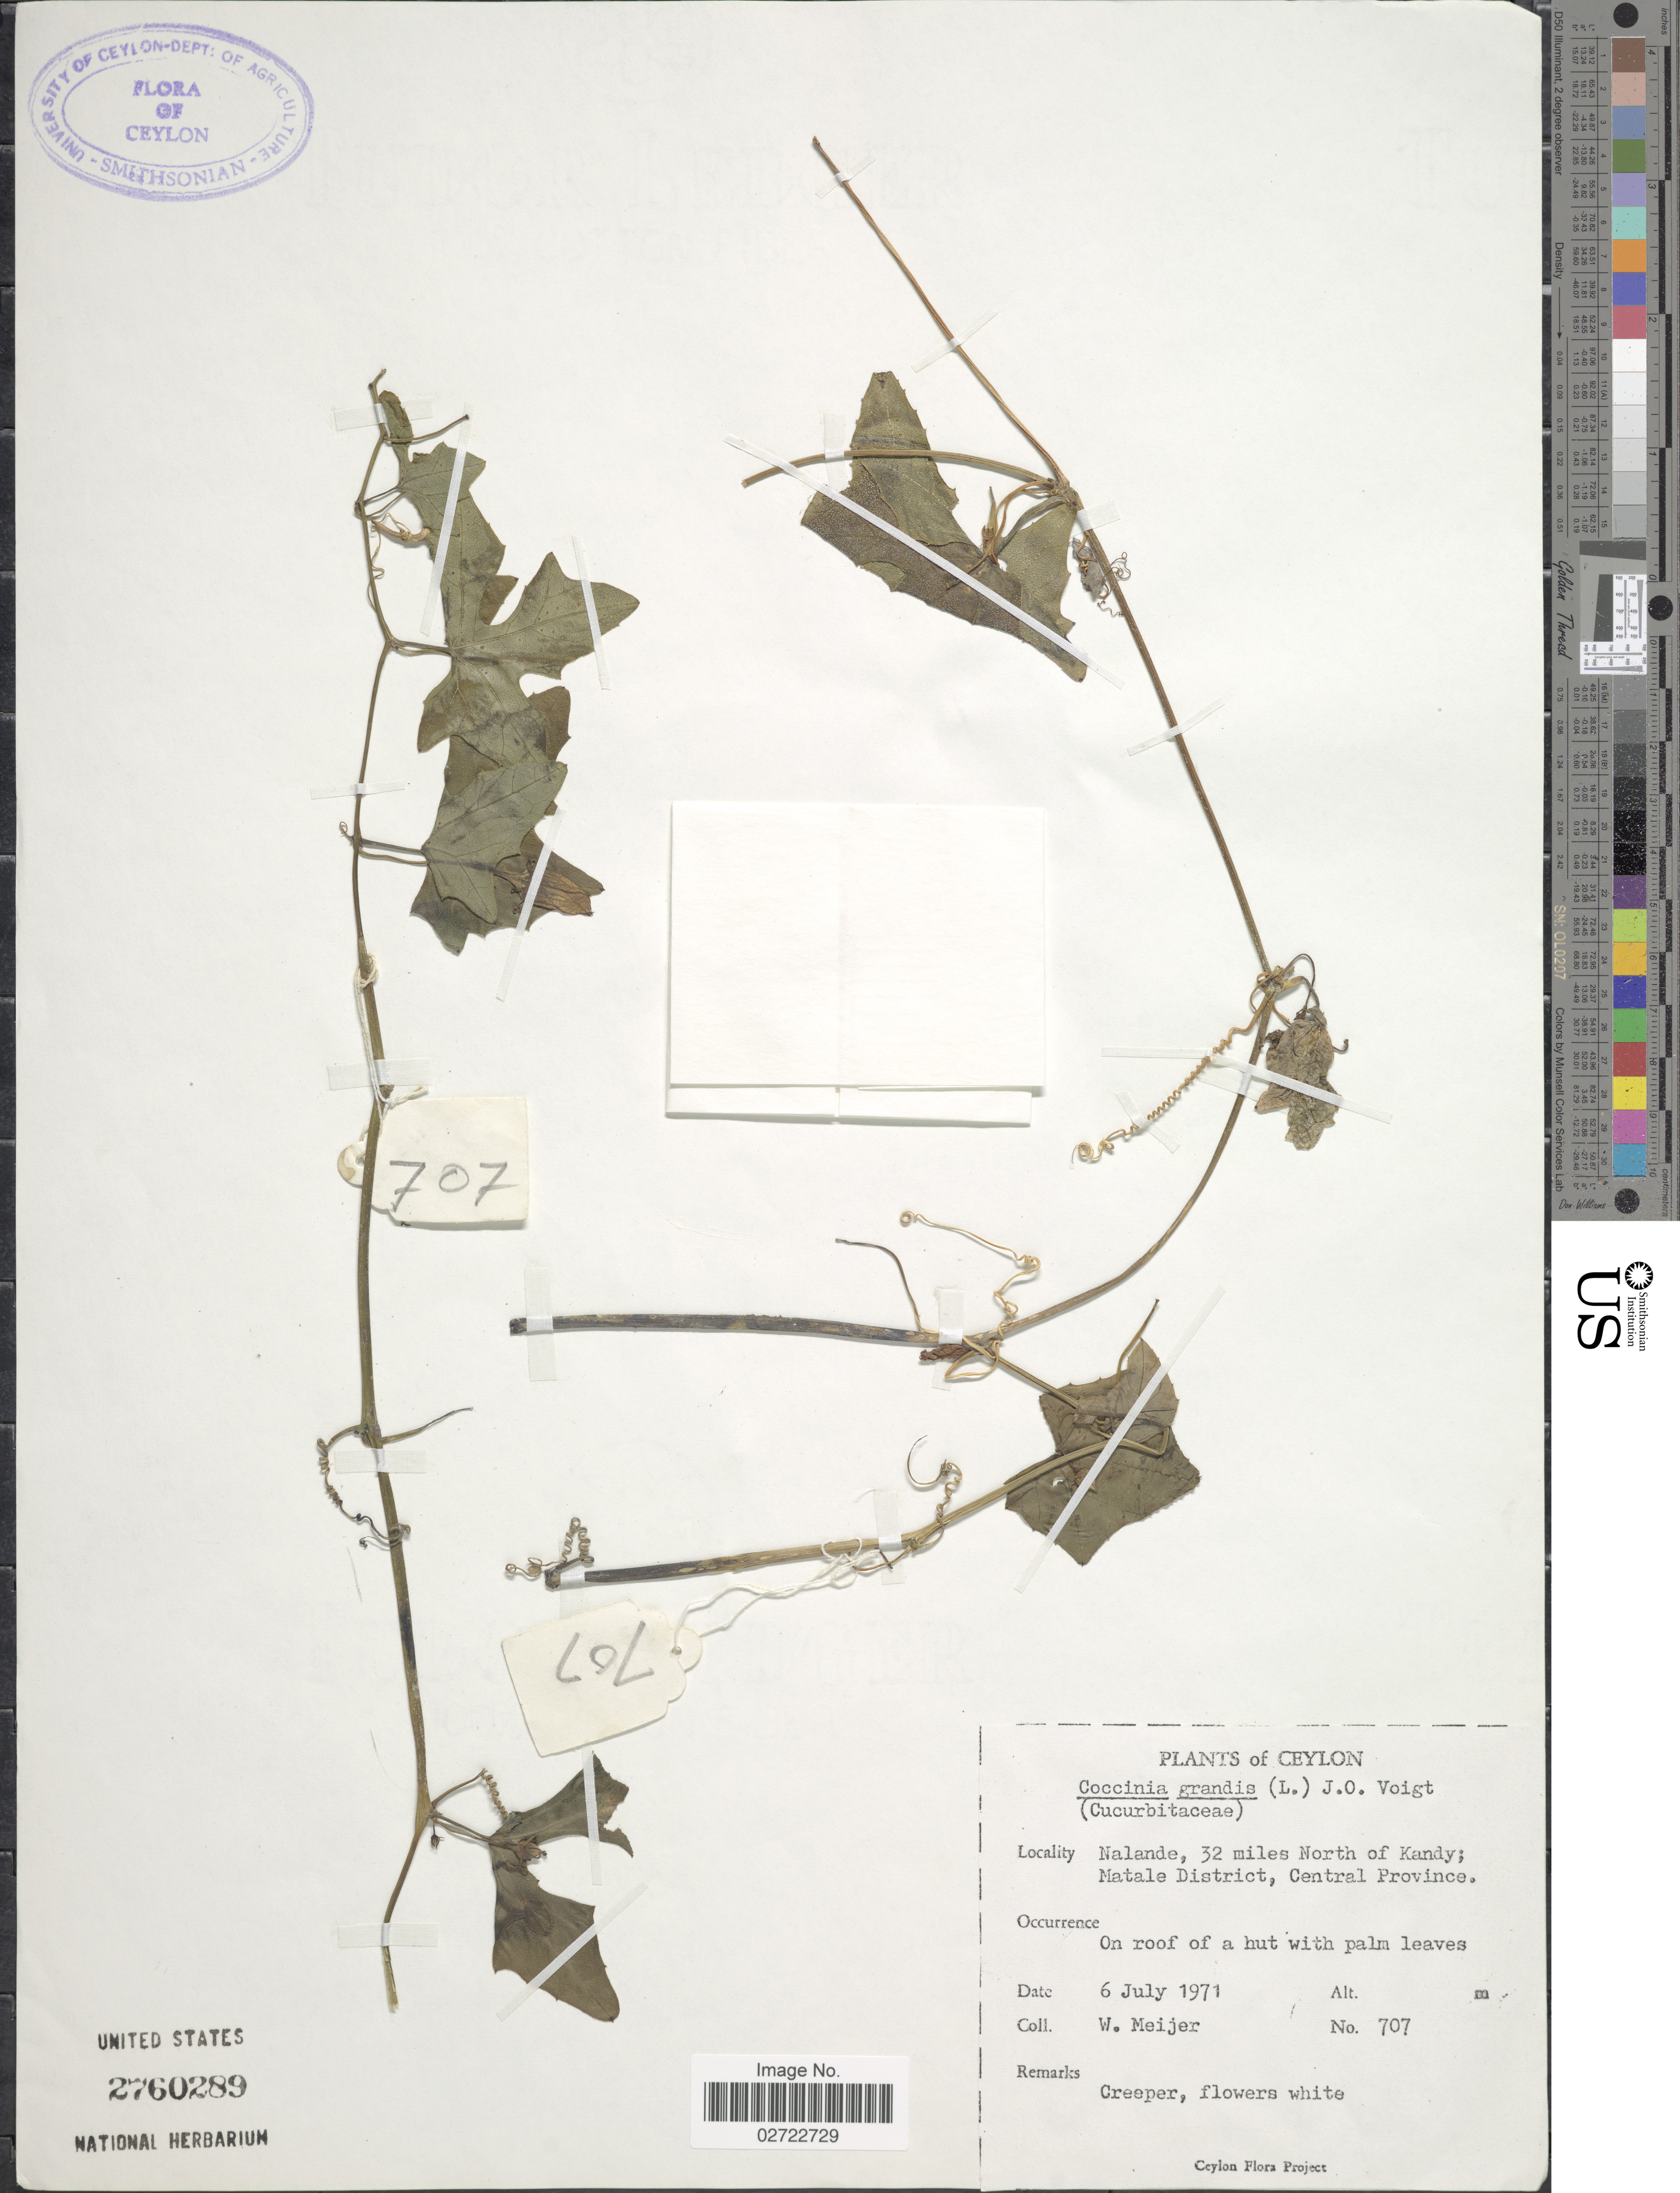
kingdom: Plantae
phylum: Tracheophyta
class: Magnoliopsida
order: Cucurbitales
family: Cucurbitaceae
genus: Coccinia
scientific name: Coccinia grandis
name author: (L.) Voigt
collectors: W. Meijer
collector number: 707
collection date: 1971-07-06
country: Sri Lanka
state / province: Central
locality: Ceylon, Nalande 32 miles North of Kandy; Matale District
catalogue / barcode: US 2760289